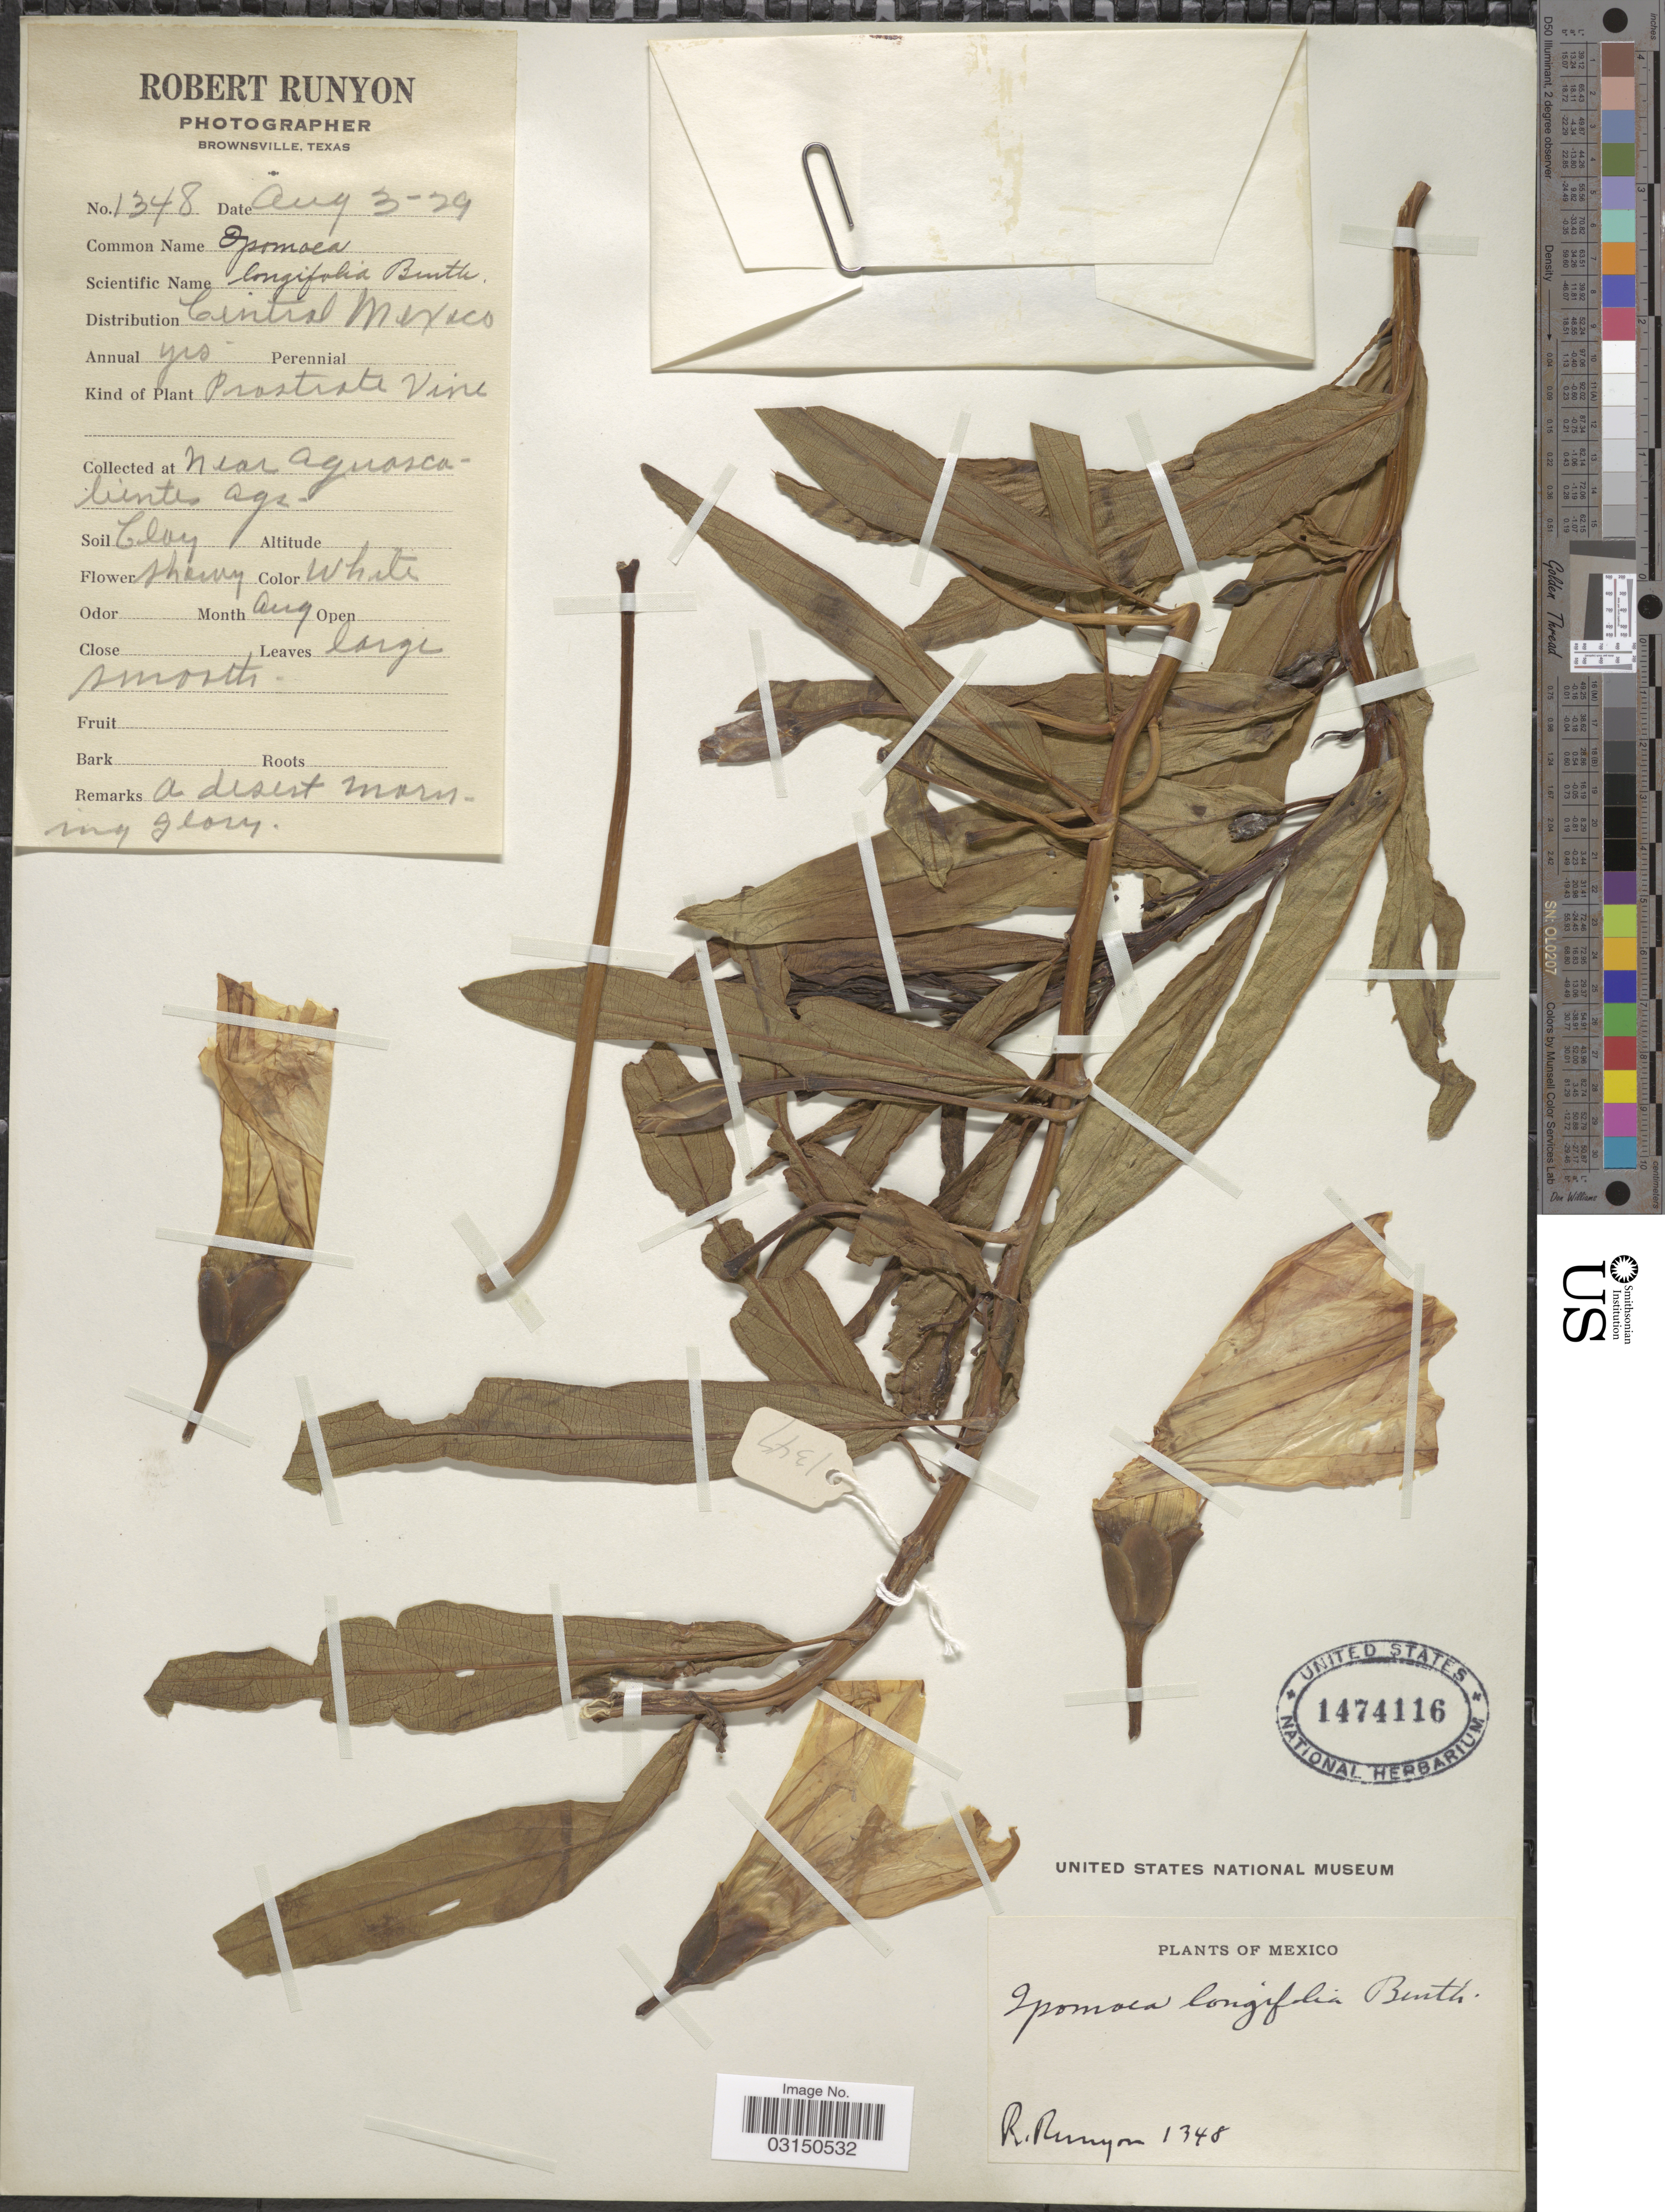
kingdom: Plantae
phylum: Tracheophyta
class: Magnoliopsida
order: Solanales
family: Convolvulaceae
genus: Ipomoea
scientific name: Ipomoea longifolia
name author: Benth.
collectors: R. Runyon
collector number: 1348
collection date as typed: Transcribed d/m/y: 3/8/29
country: Mexico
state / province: Aguascalientes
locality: Near Aguascalientes.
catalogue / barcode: US 1474116